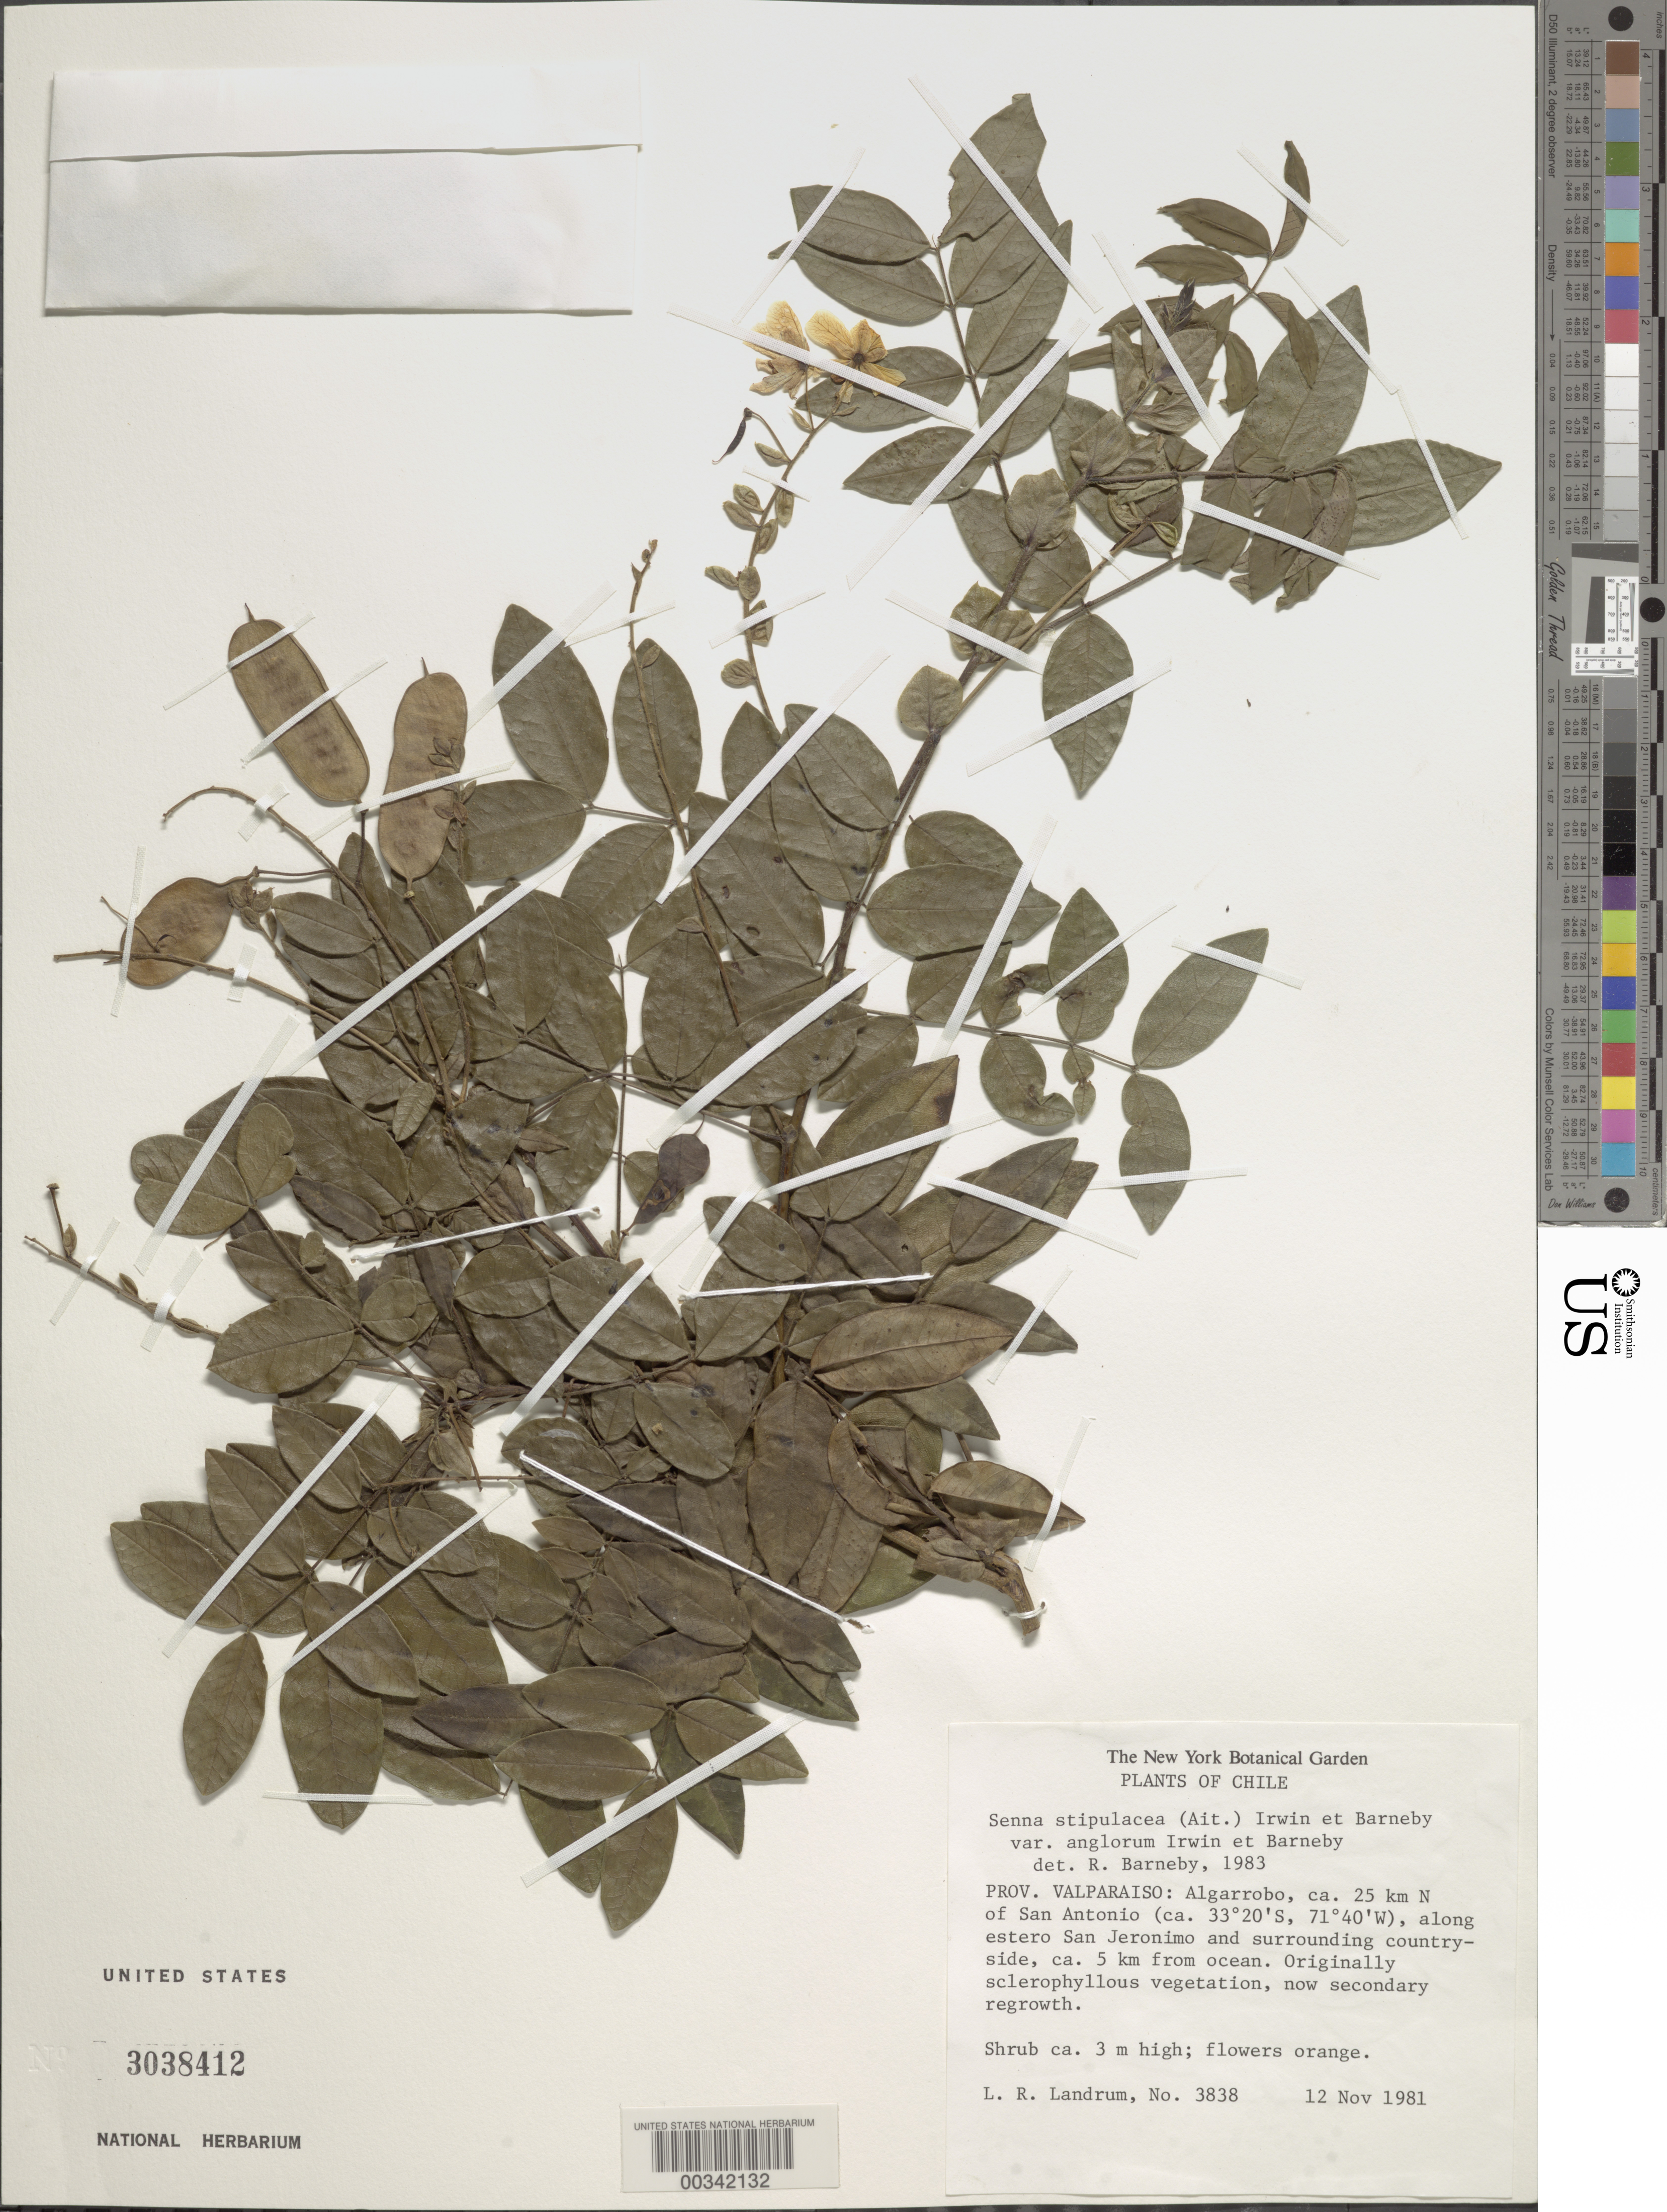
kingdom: Plantae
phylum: Tracheophyta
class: Magnoliopsida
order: Fabales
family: Fabaceae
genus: Senna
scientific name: Senna stipulacea var. anglorum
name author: H.S. Irwin & Barneby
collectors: L. R. Landrum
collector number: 3838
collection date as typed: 12 Nov 1981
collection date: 1981-11-12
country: Chile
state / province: Valparaíso (V)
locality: Algarrobo, ca 25 km n of san antonio, along estero san jeronimo and surrounding countryside, ca 5 km from ocean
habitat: Secondary regrowth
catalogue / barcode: US 3038412